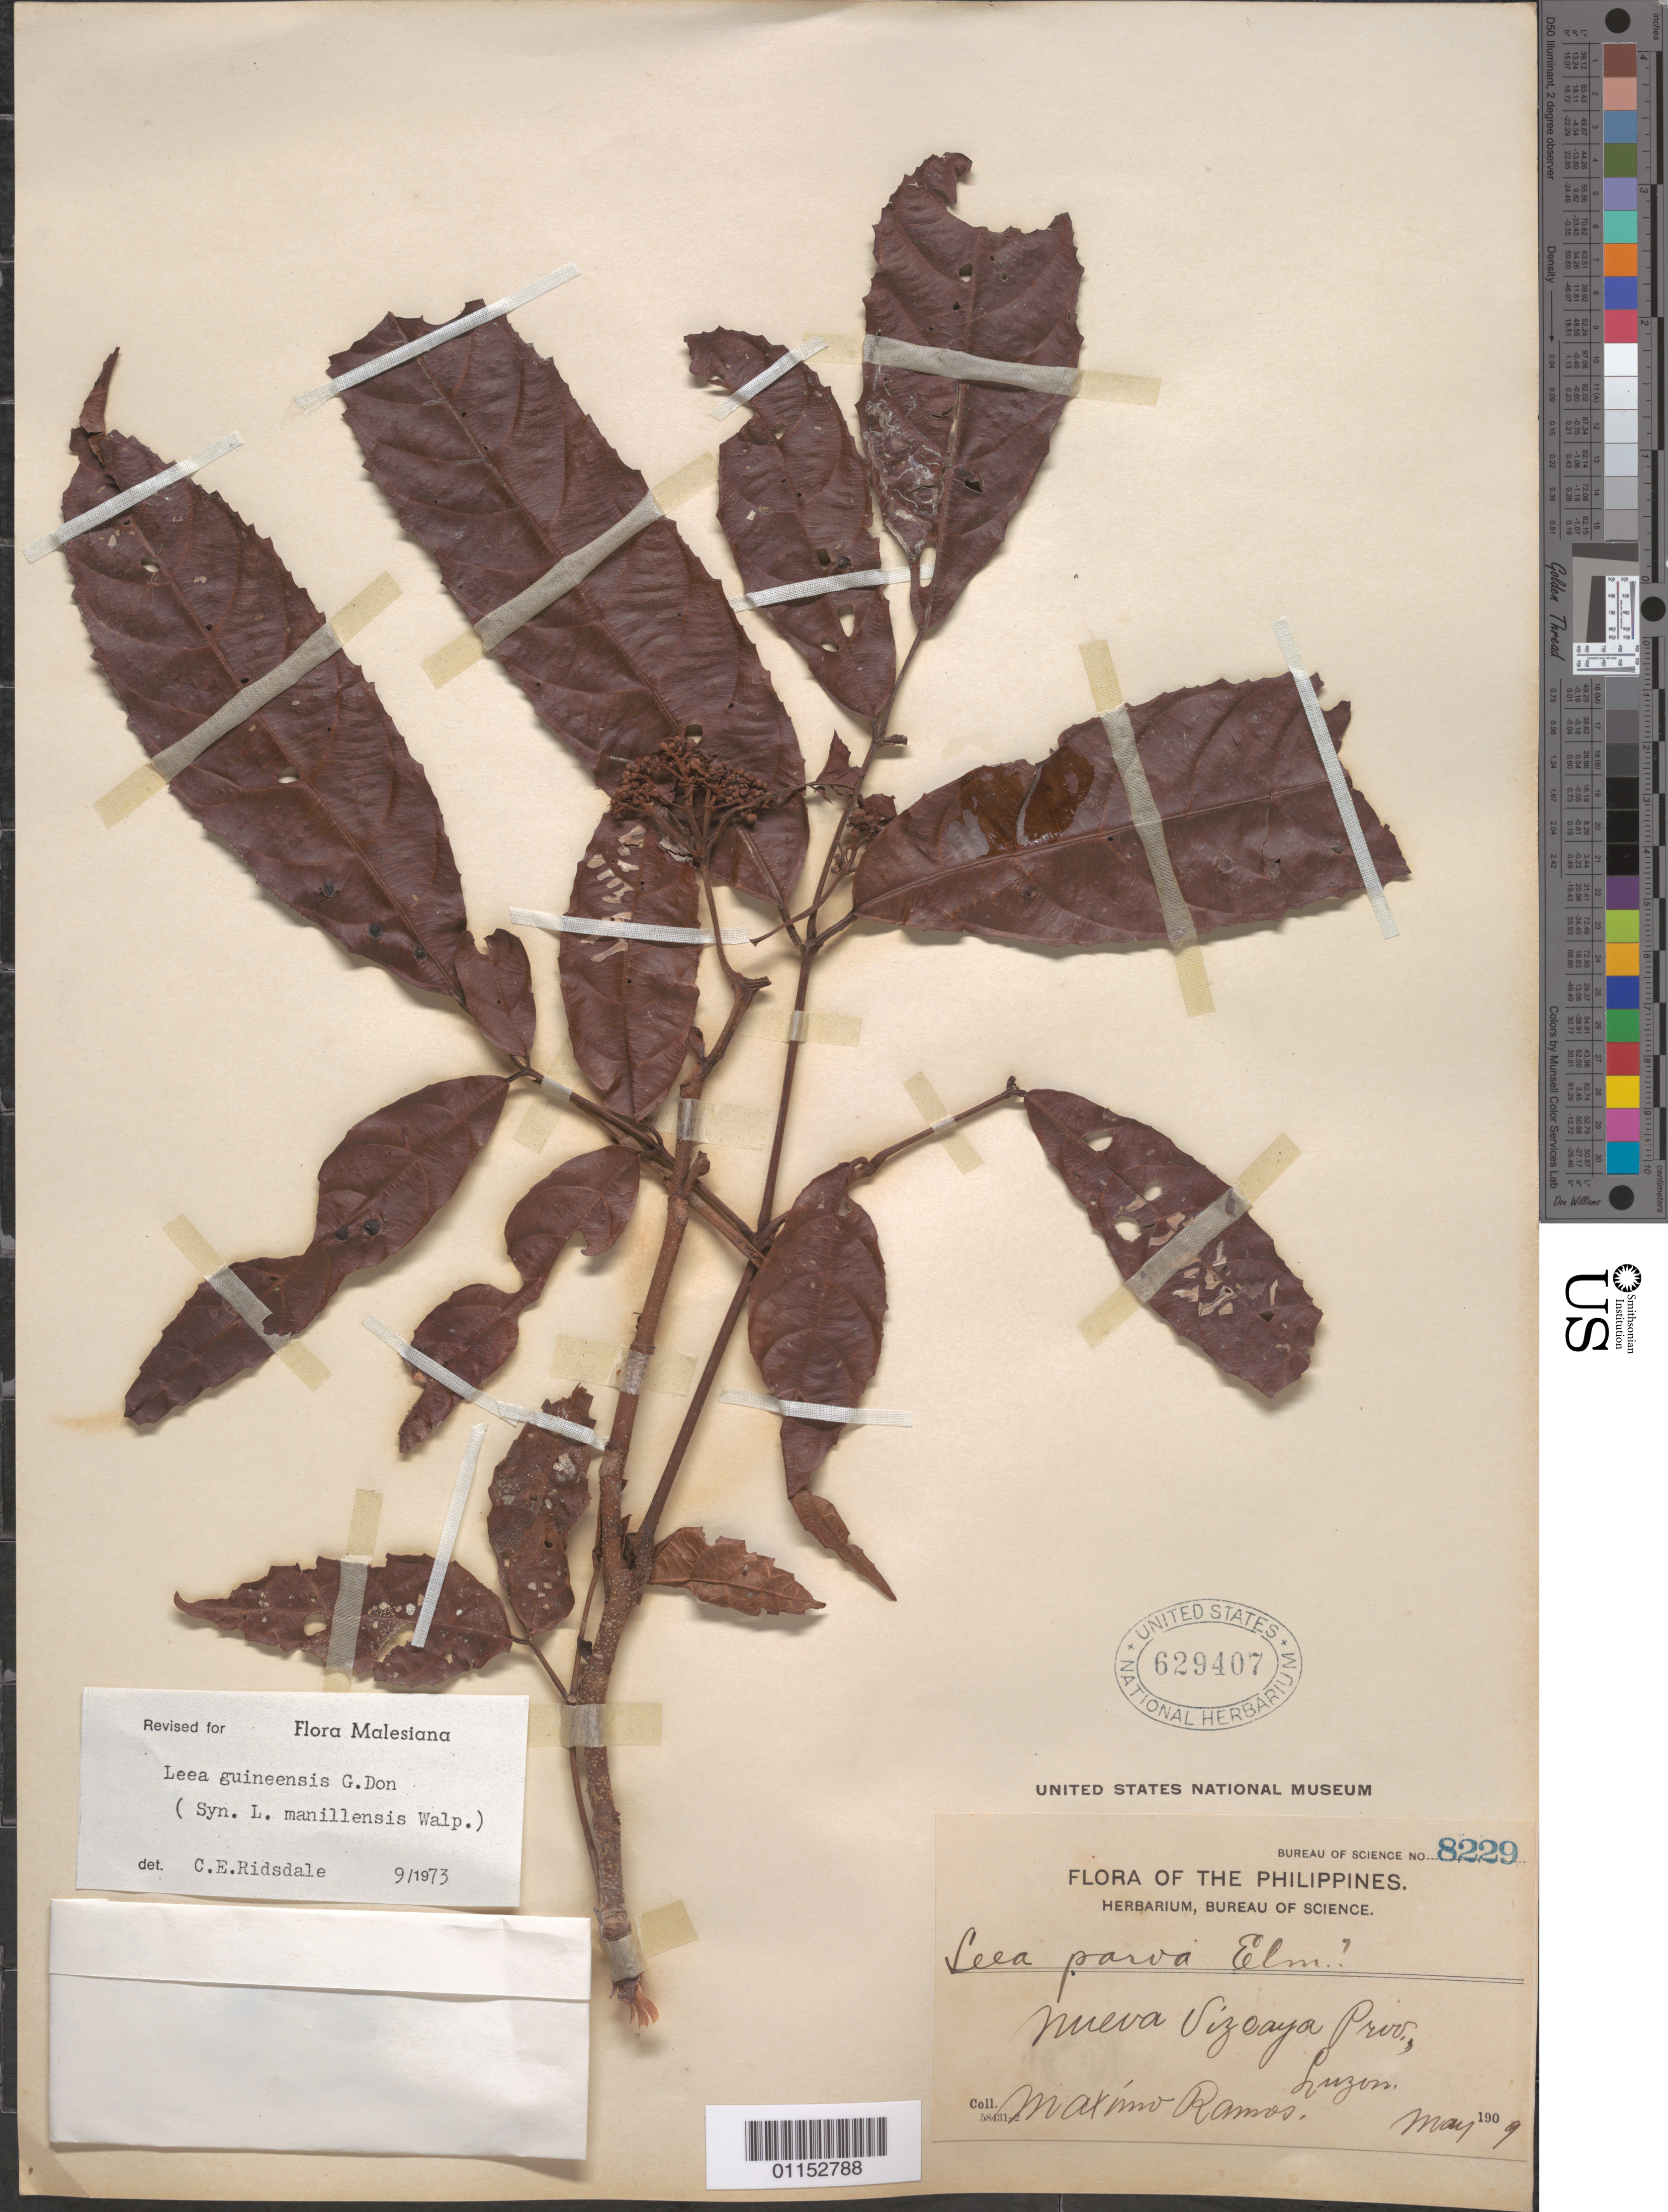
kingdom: Plantae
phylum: Tracheophyta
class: Magnoliopsida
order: Vitales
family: Vitaceae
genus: Leea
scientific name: Leea guineensis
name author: G. Don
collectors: M. Ramos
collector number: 8229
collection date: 1909-05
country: Philippines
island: Luzon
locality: Visayan, Luzon.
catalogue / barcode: US 629407